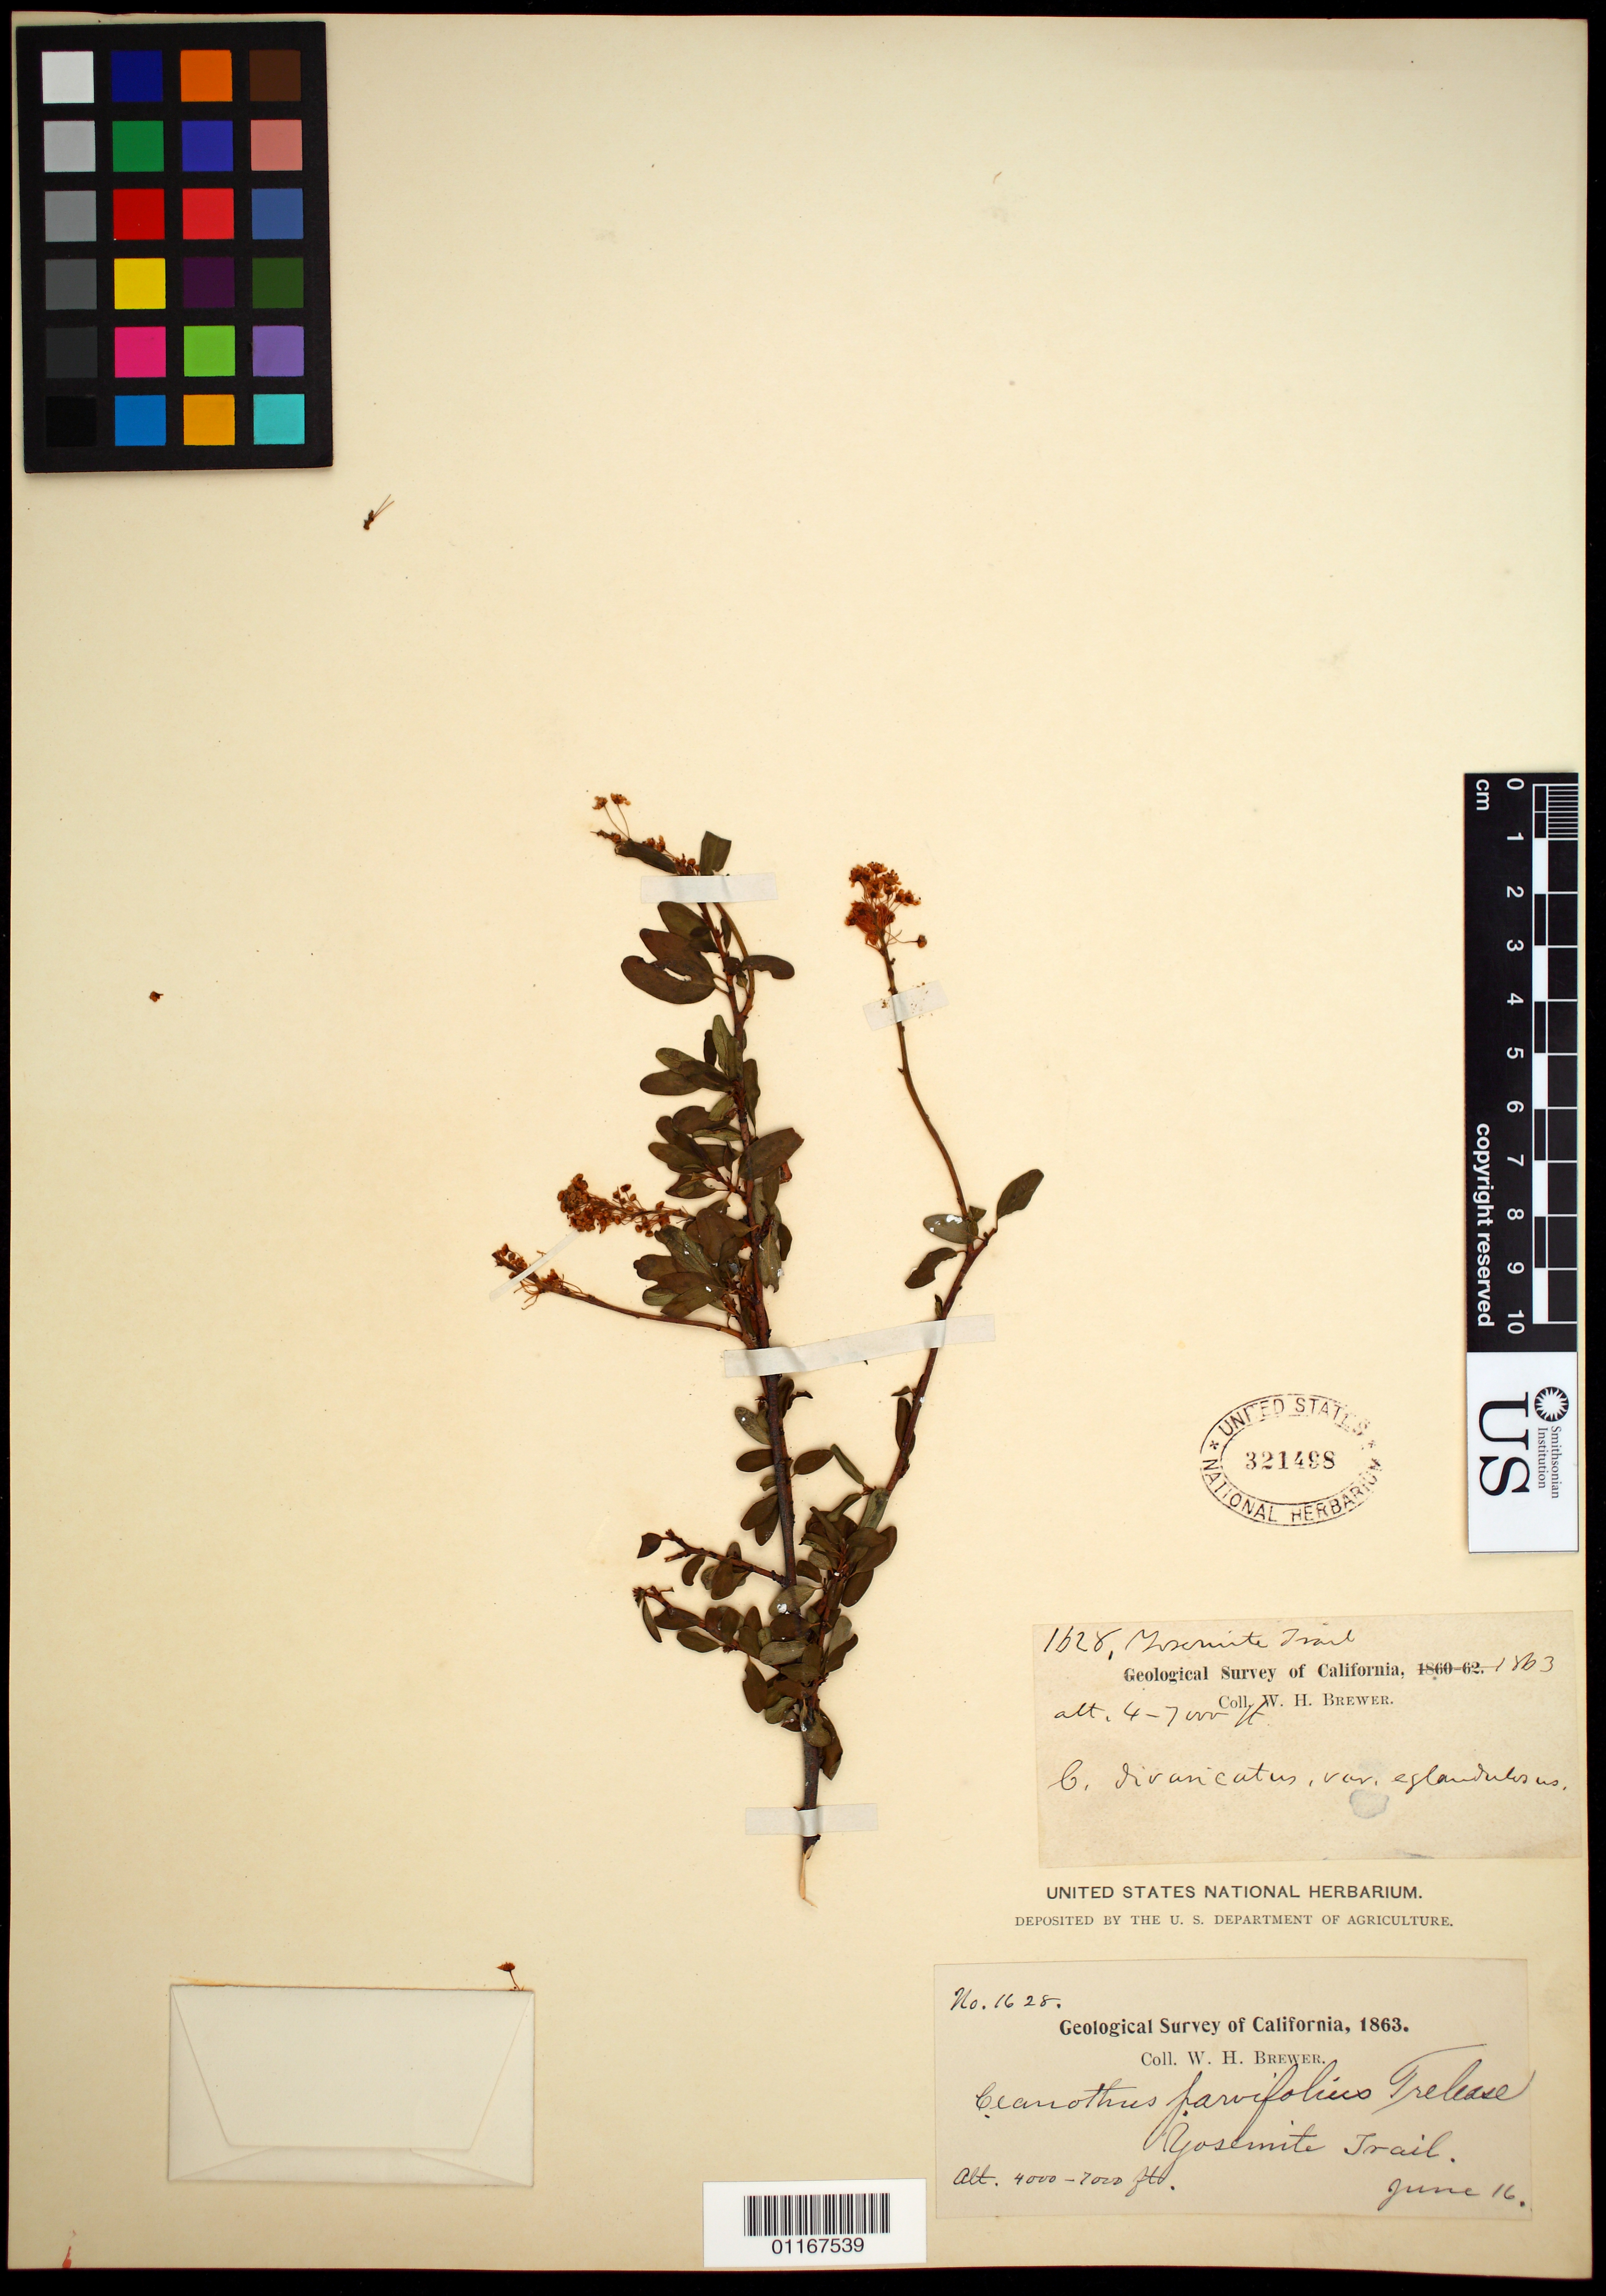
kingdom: Plantae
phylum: Tracheophyta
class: Magnoliopsida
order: Rosales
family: Rhamnaceae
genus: Ceanothus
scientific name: Ceanothus parvifolius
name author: (S. Watson) Trel.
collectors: W. H. Brewer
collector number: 1628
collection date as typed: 16 Jun 1863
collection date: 1863-06-16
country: United States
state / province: California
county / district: Mariposa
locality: Yosemite Trail.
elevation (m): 1219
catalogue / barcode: US 321498